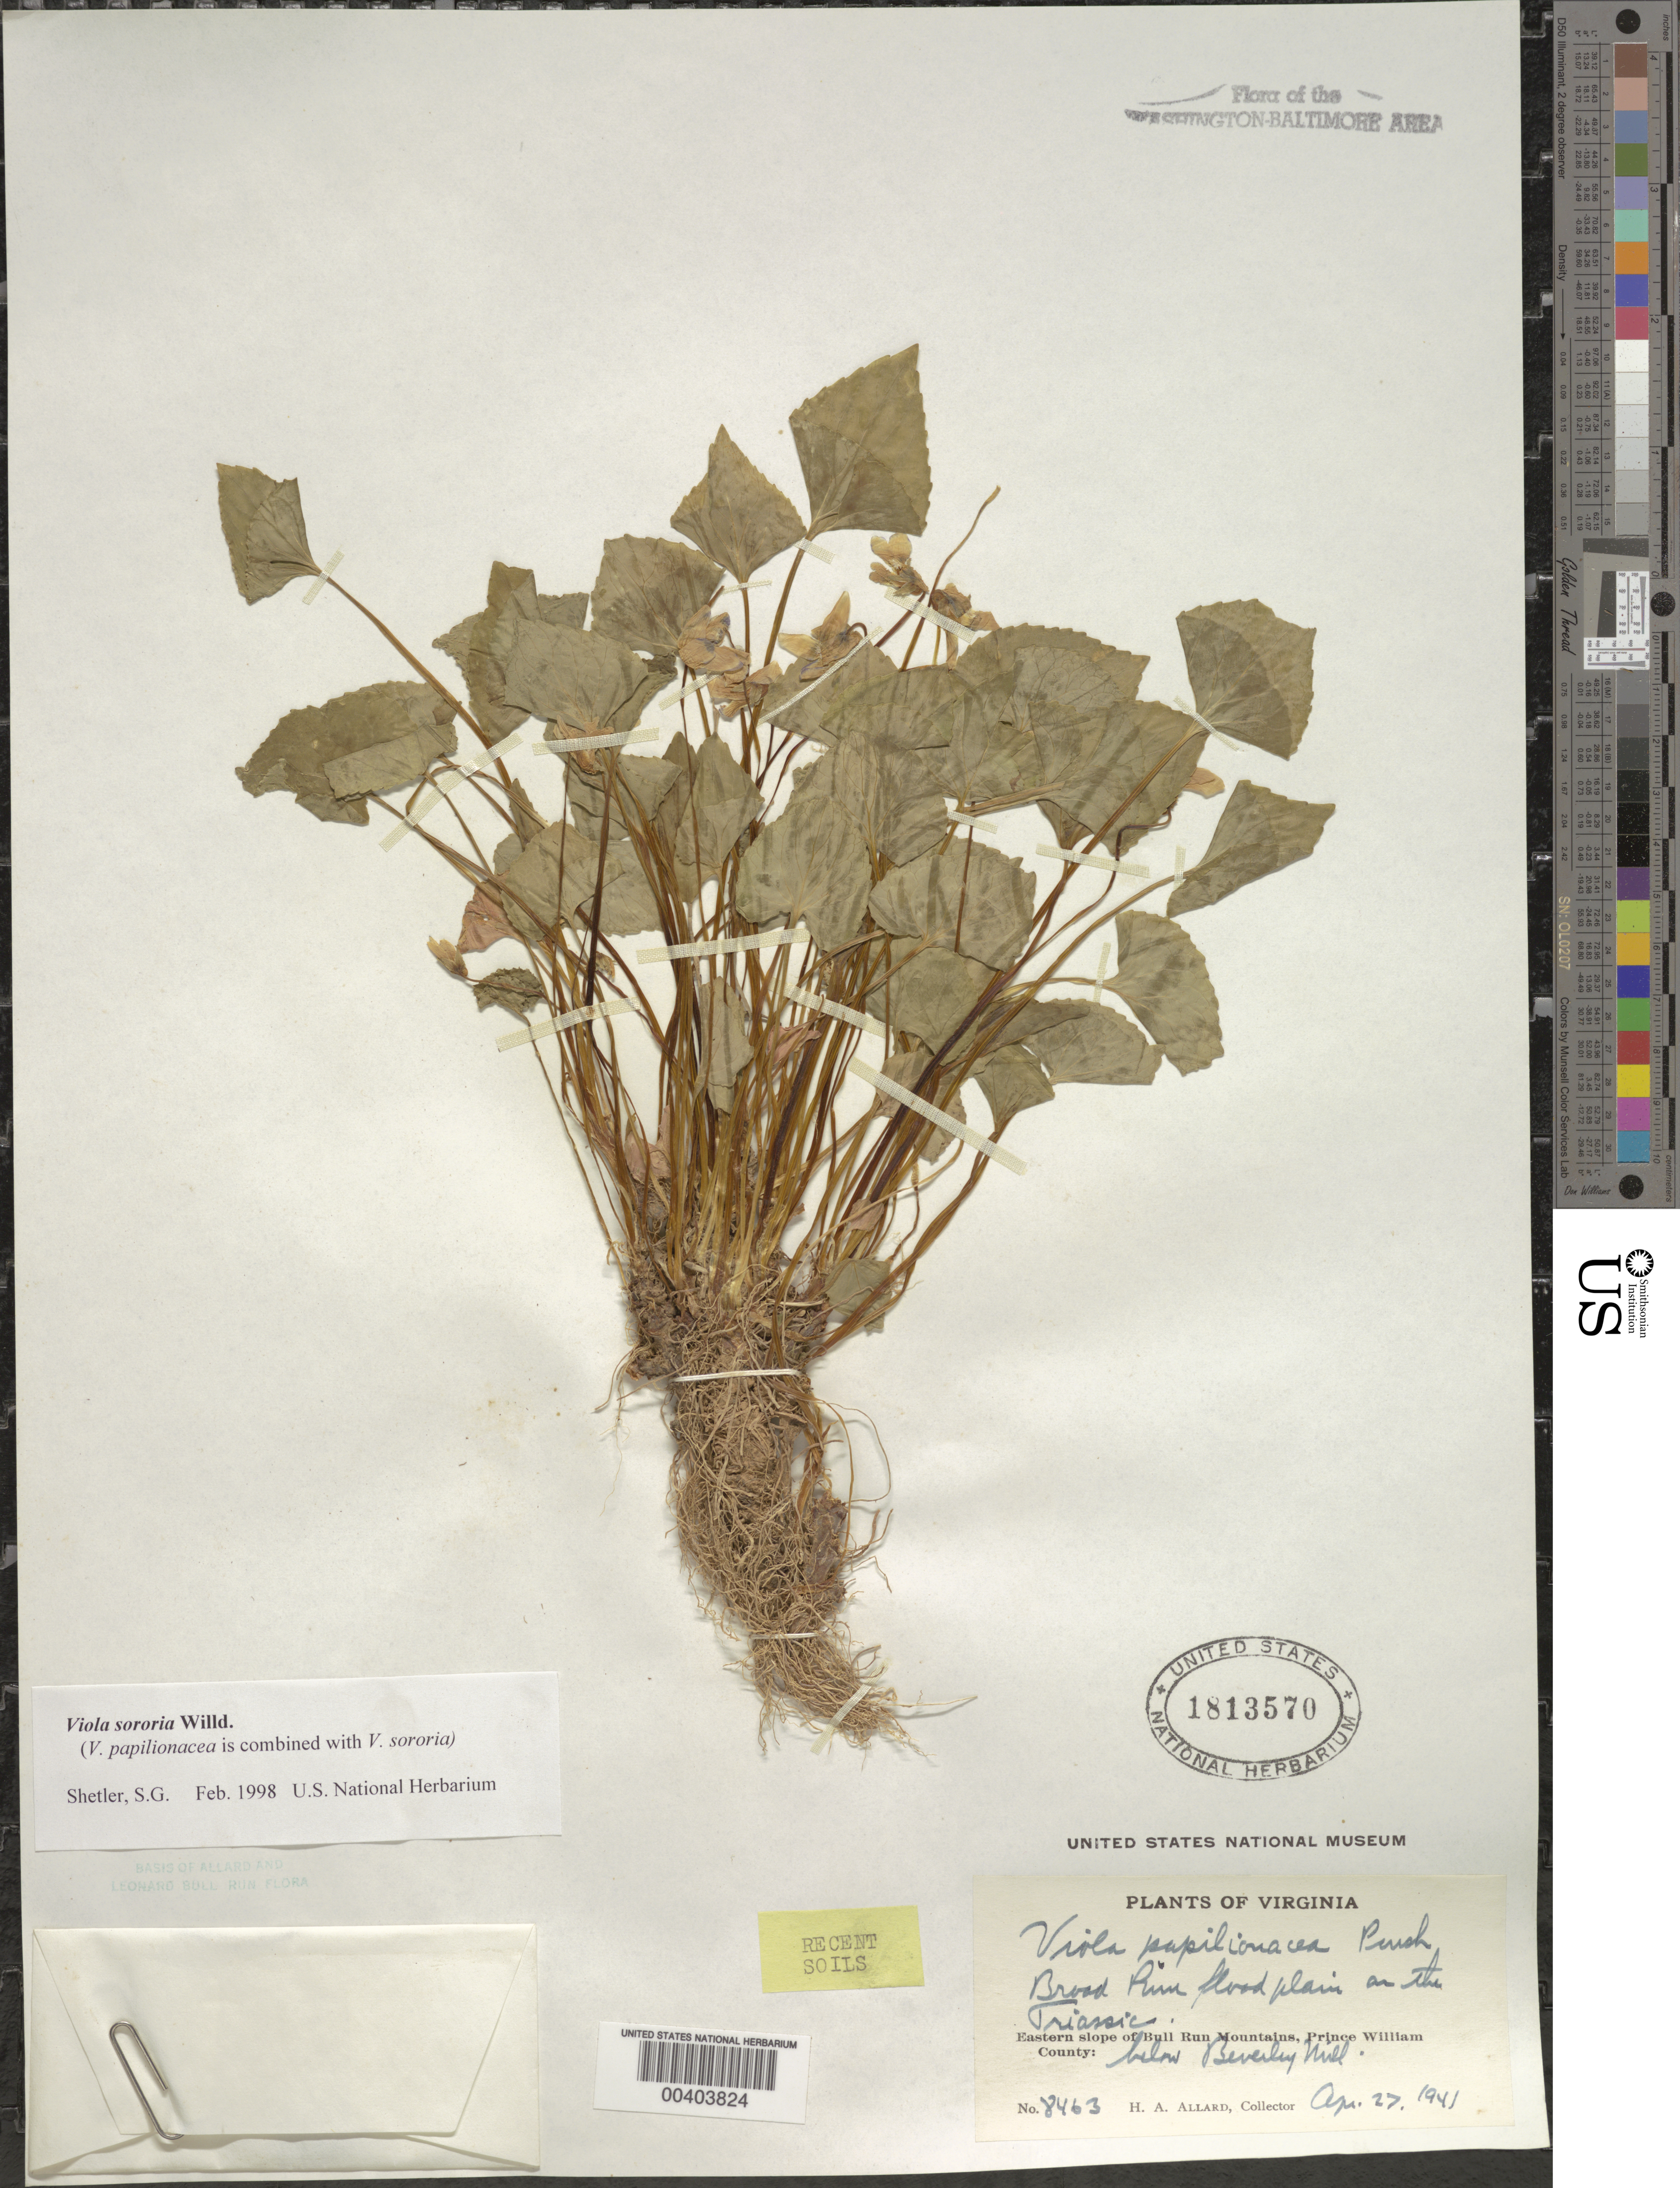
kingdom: Plantae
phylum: Tracheophyta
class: Magnoliopsida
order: Malpighiales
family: Violaceae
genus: Viola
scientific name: Viola sororia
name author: Willd.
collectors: H. A. Allard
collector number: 8463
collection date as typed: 27 Apr 1941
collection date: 1941-04-27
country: United States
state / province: Virginia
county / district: Prince William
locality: Broad Run below Beverley Mill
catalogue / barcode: US 1813570